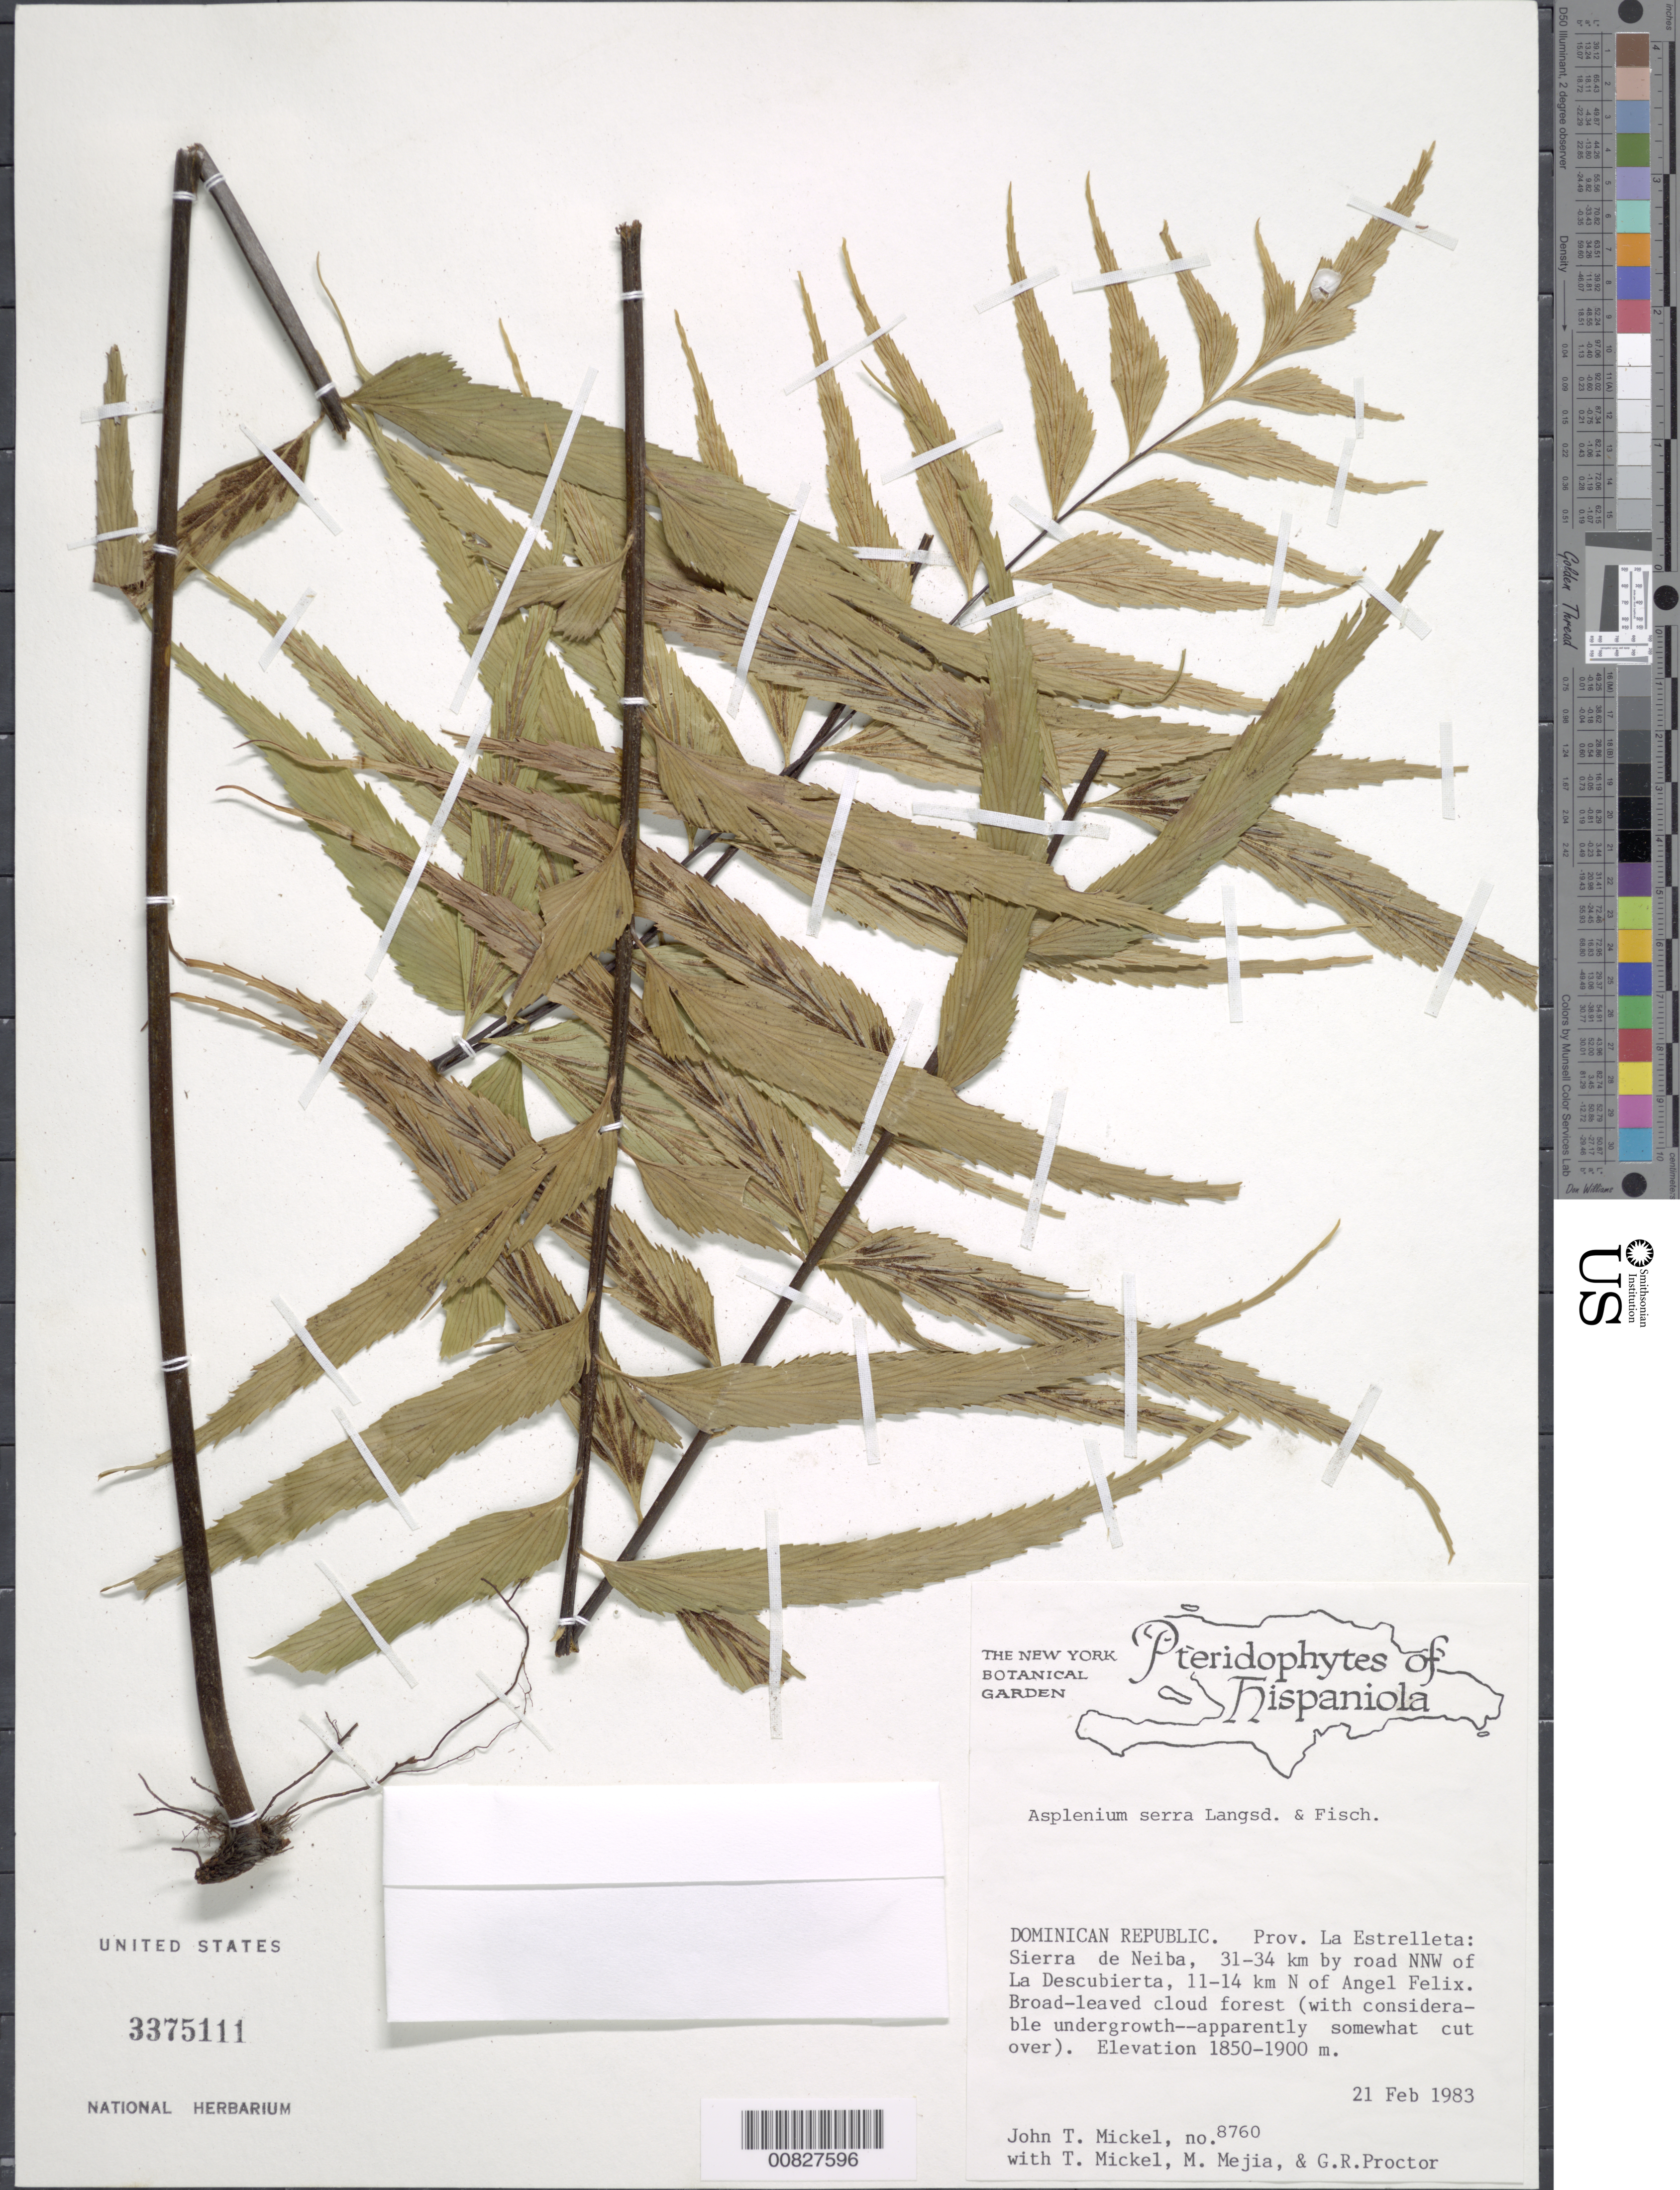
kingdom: Plantae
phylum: Tracheophyta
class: Polypodiopsida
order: Polypodiales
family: Aspleniaceae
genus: Asplenium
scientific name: Asplenium serra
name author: Langsd. & Fisch.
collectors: J. T. Mickel, T. Mickel, M. Mejia & G. R. Proctor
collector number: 8760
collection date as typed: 21 Feb 1983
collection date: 1983-02-21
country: Dominican Republic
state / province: La Altagracia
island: Hispaniola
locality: Prov. La Estrelleta, Sierra de Neiba, 31-34 km by road NNW of La Descubierta, 11-14 km N of Angel Felix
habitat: Broad-leaved cloud forest, with considerable undergrowth, apparently somewhat cut over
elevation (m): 1850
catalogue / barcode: US 3375111